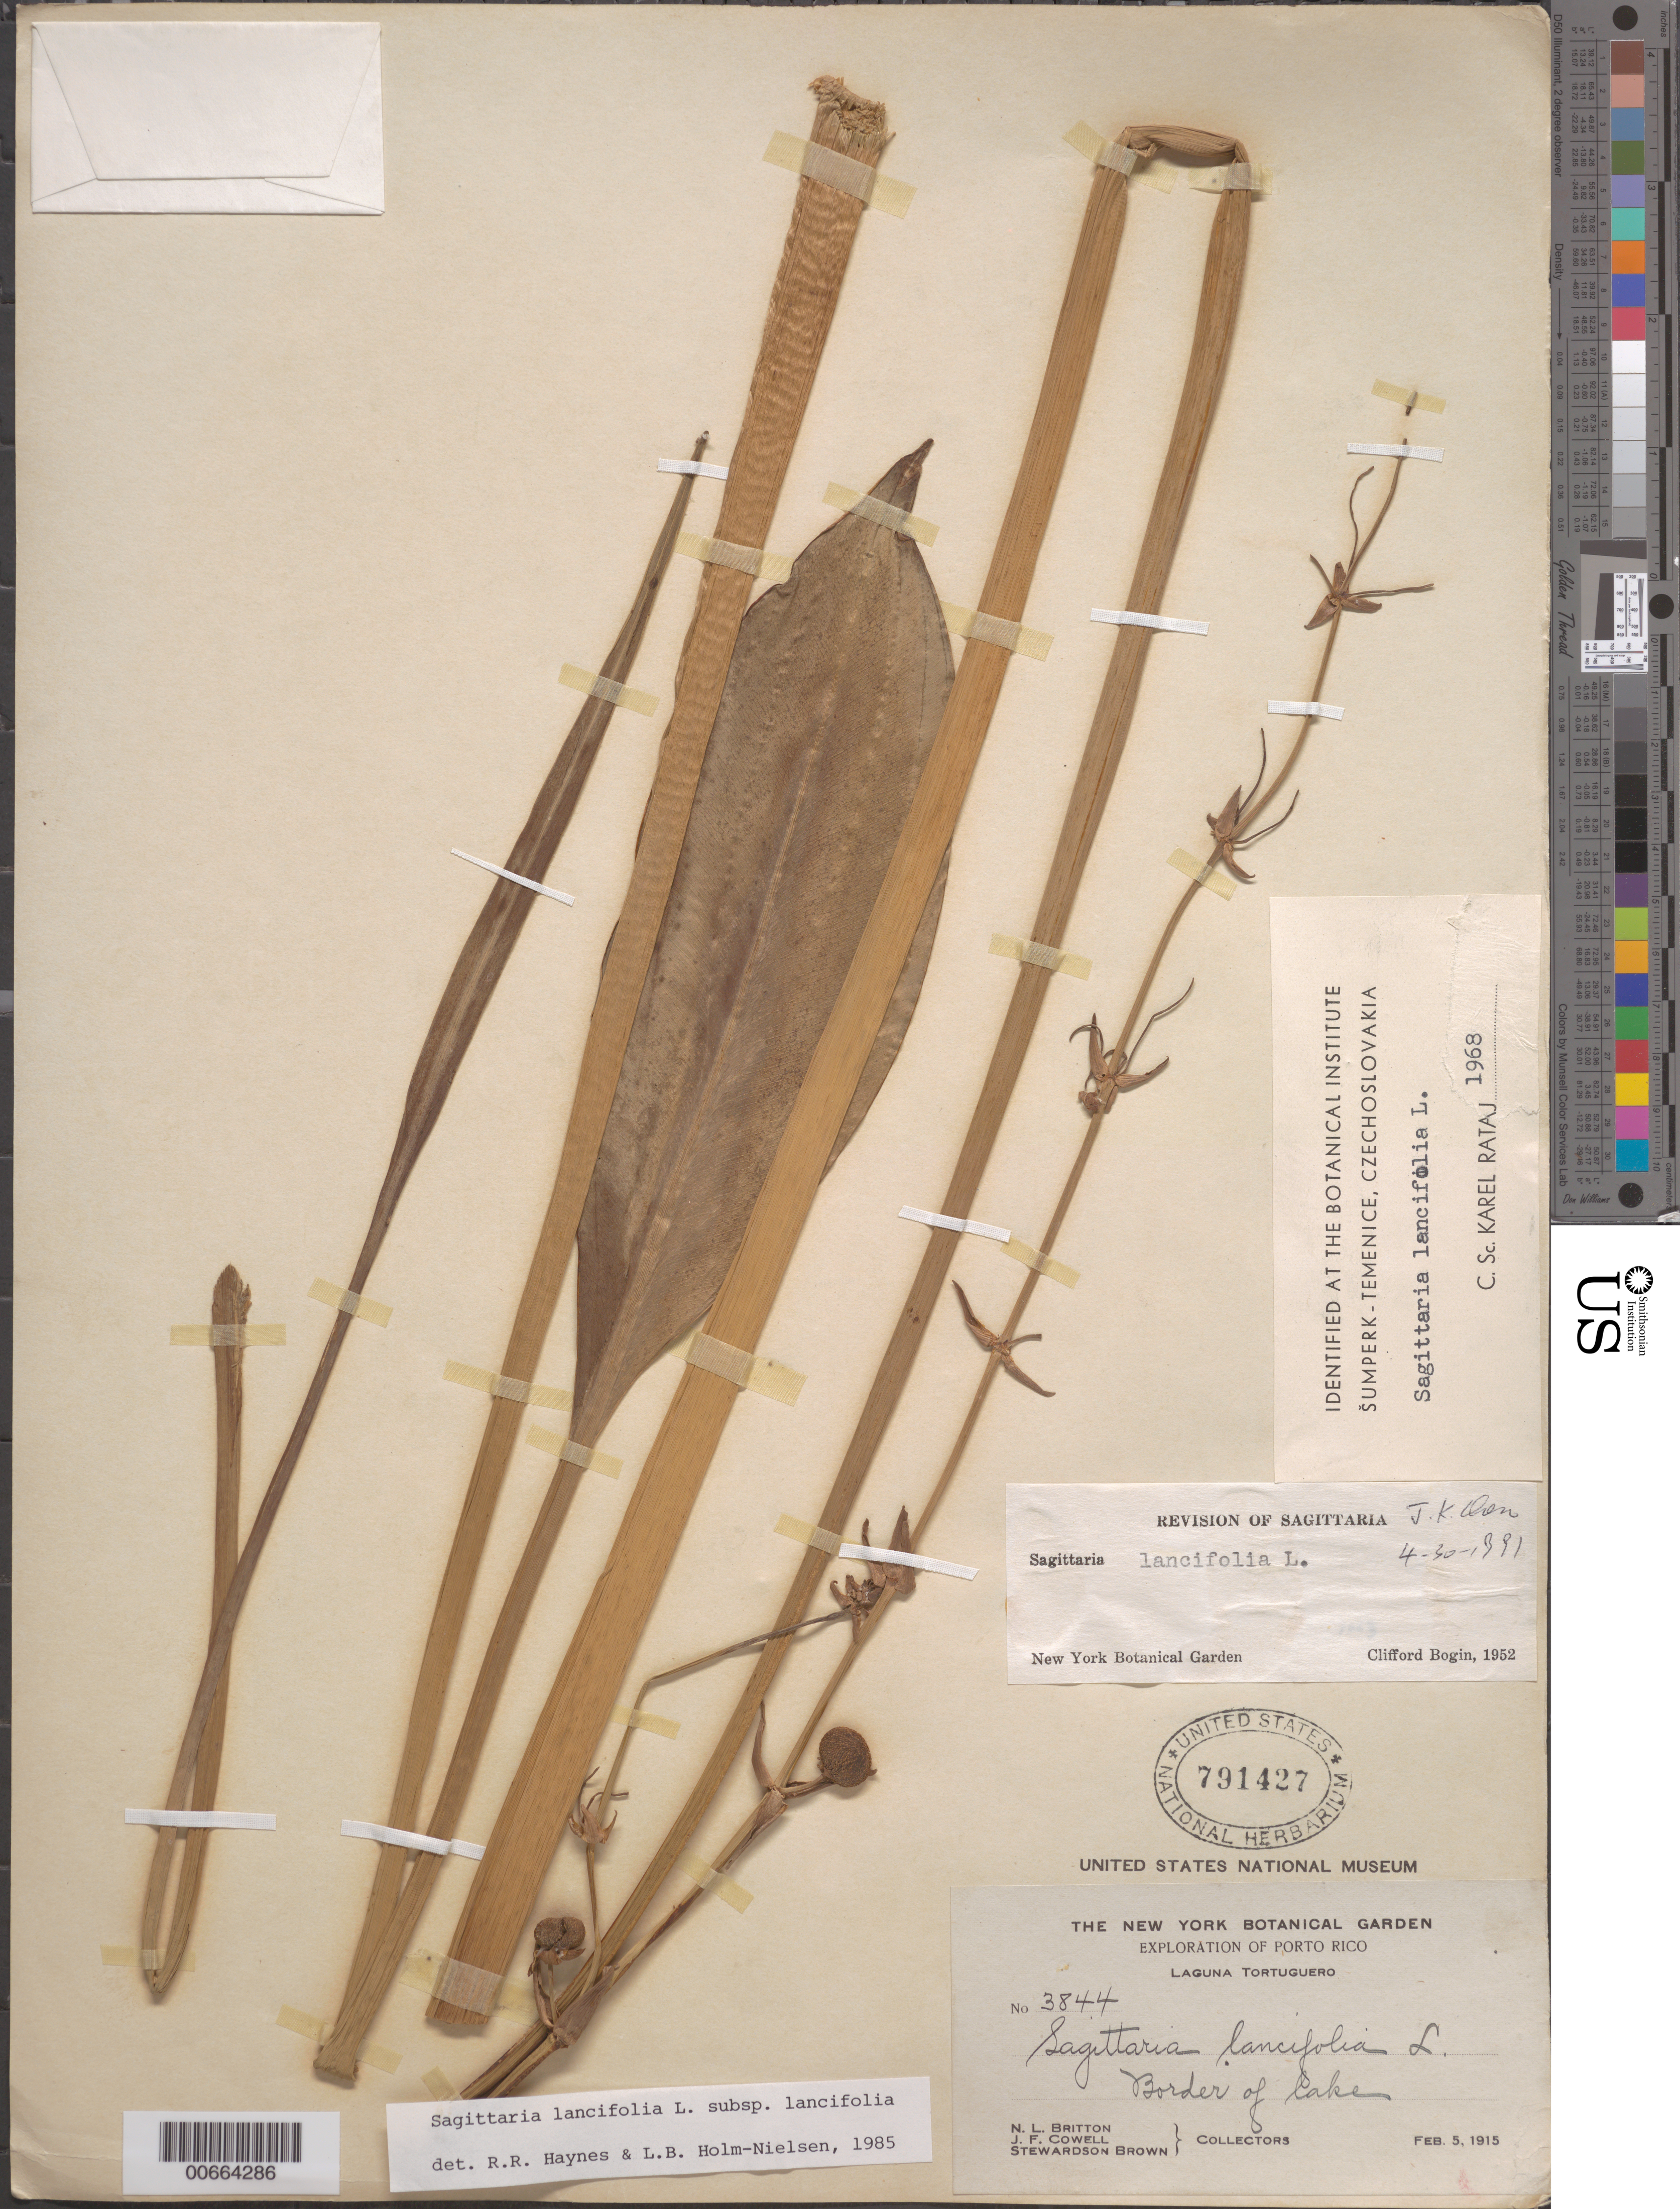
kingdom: Plantae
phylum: Tracheophyta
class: Liliopsida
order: Alismatales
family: Alismataceae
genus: Sagittaria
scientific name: Sagittaria lancifolia subsp. lancifolia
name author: L.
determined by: Haynes, R. R.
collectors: N. Britton, J. F. Cowell & S. Brown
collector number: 3844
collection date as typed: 05 Feb 1915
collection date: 1915-02-05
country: Puerto Rico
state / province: Manatí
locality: Laguna Tortuguero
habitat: Border of lake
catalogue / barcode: US 791427